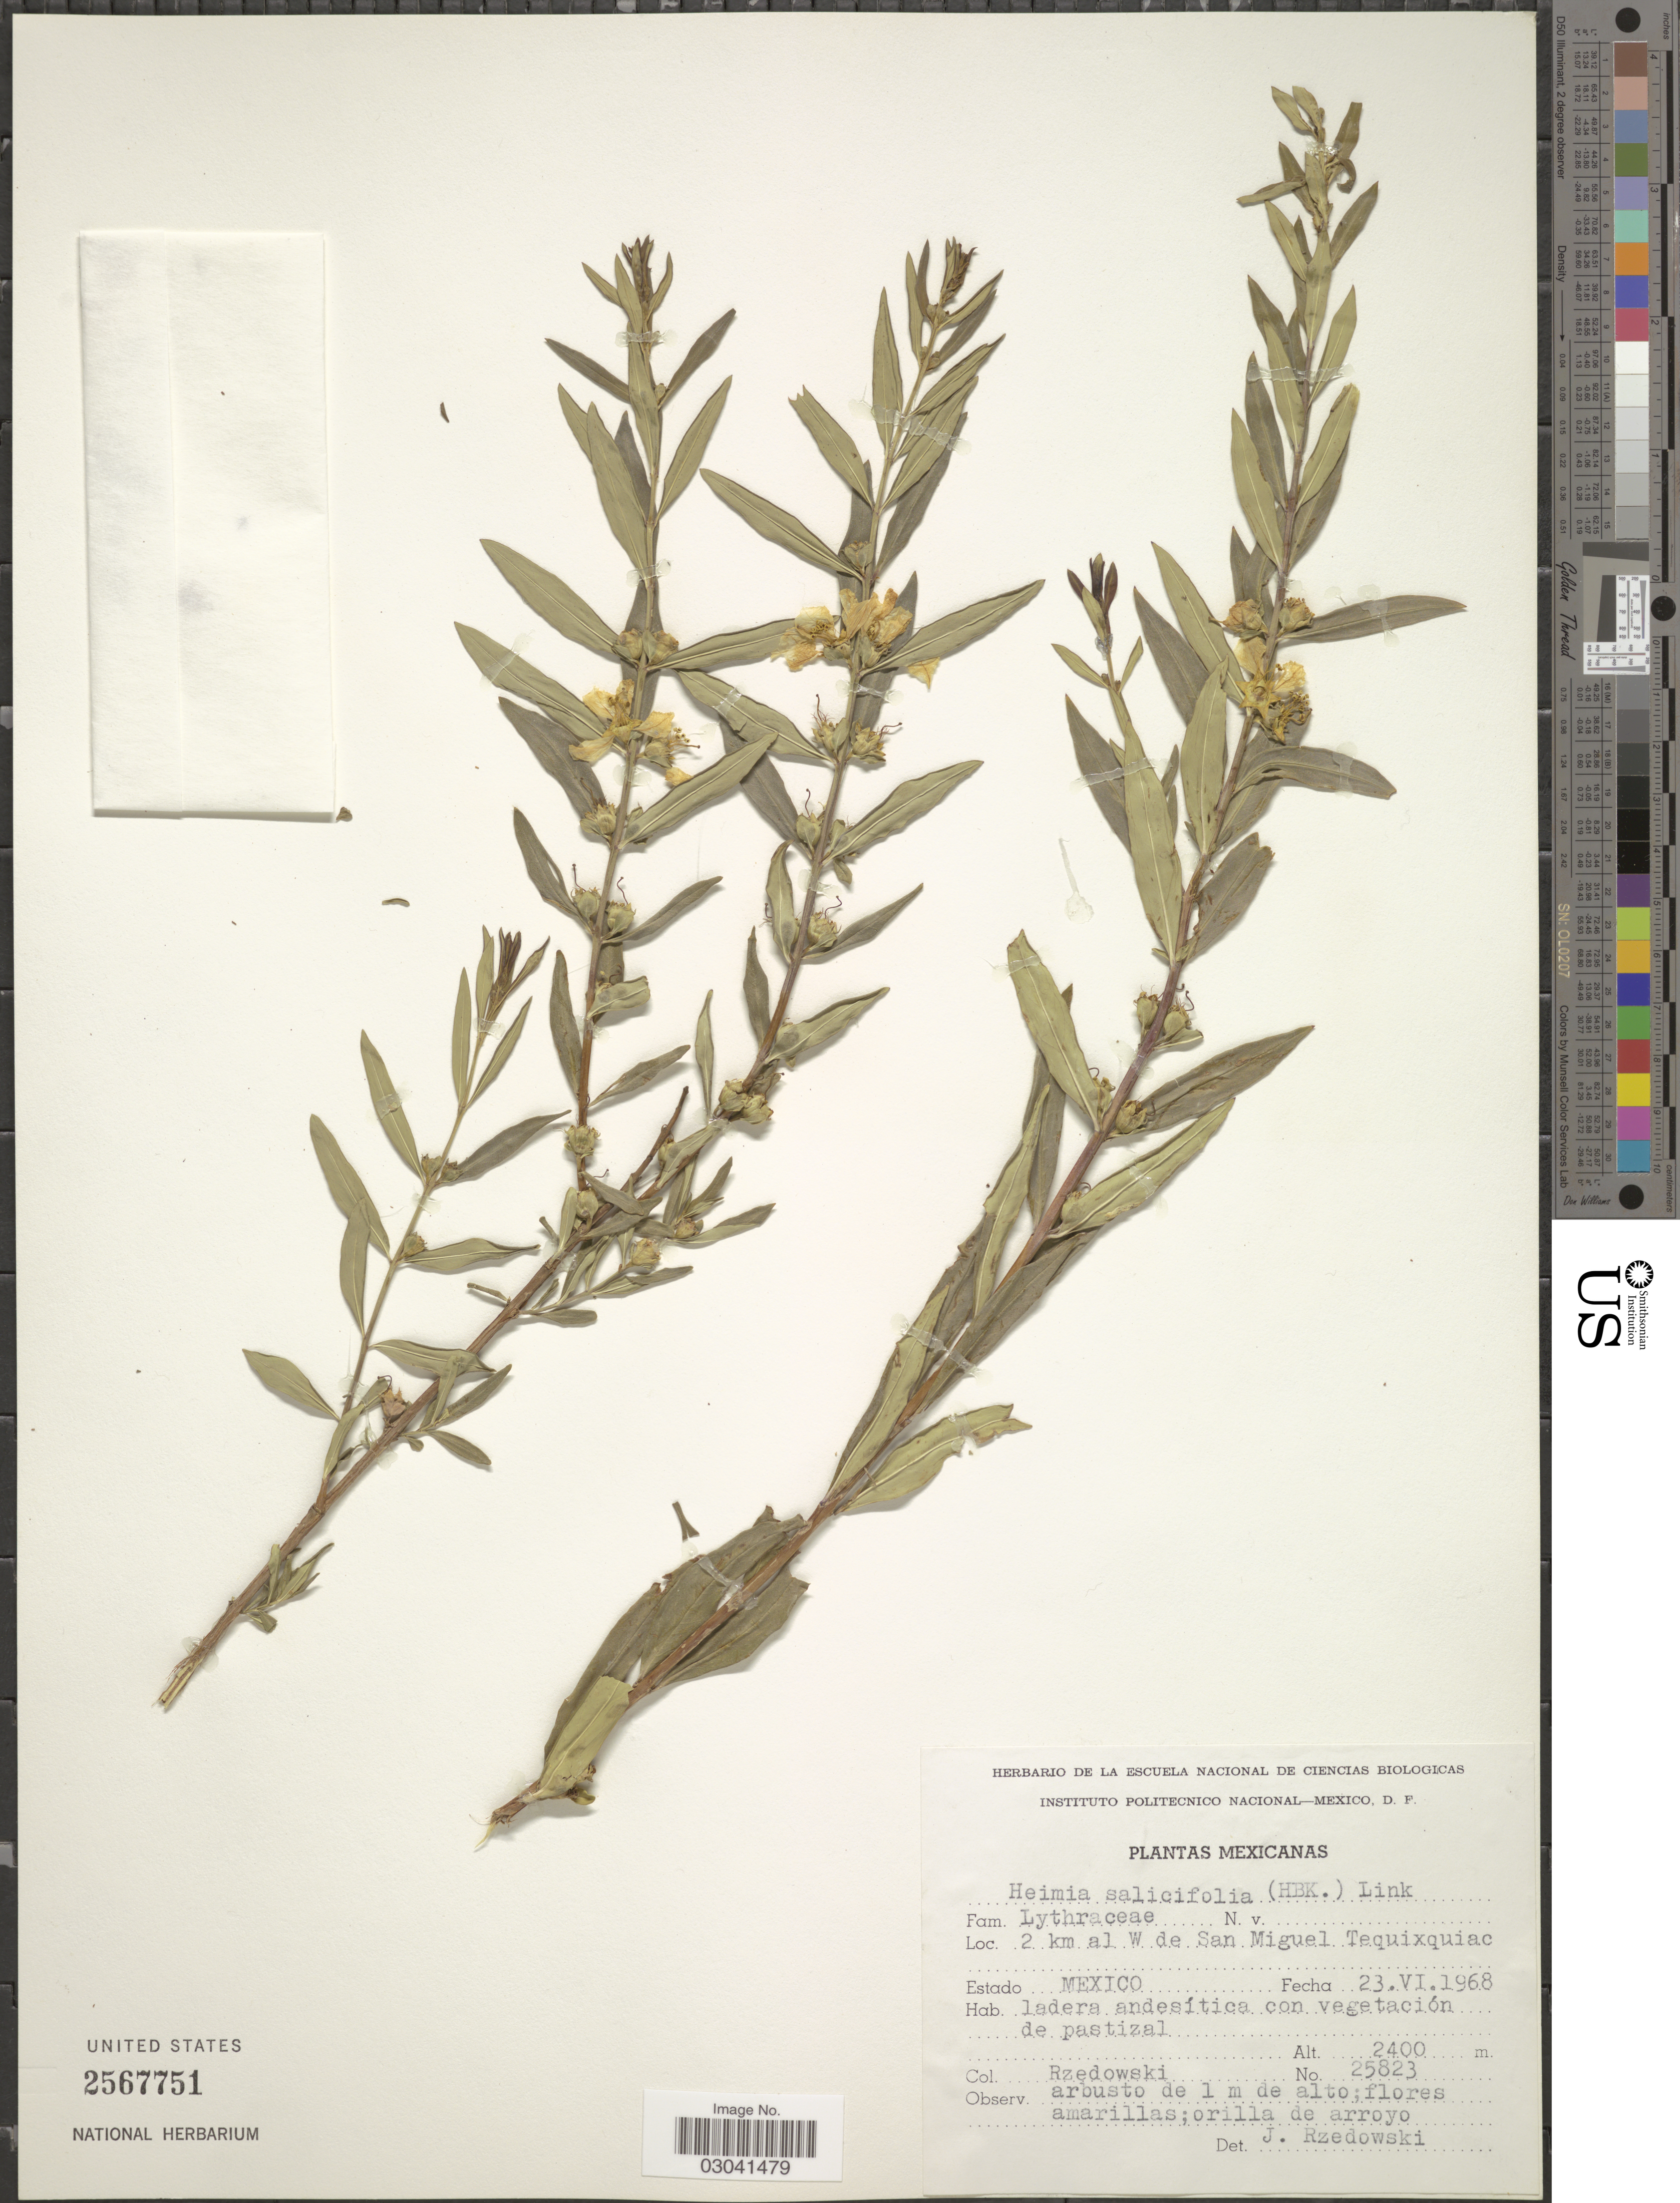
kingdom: Plantae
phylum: Tracheophyta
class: Magnoliopsida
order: Myrtales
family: Lythraceae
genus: Heimia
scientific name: Heimia salicifolia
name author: Link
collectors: Rzedowski, --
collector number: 25823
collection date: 1968-06-23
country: Mexico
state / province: México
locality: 2 km al W de San Miguel Tequixquiac.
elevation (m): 2400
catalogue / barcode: US 2567751